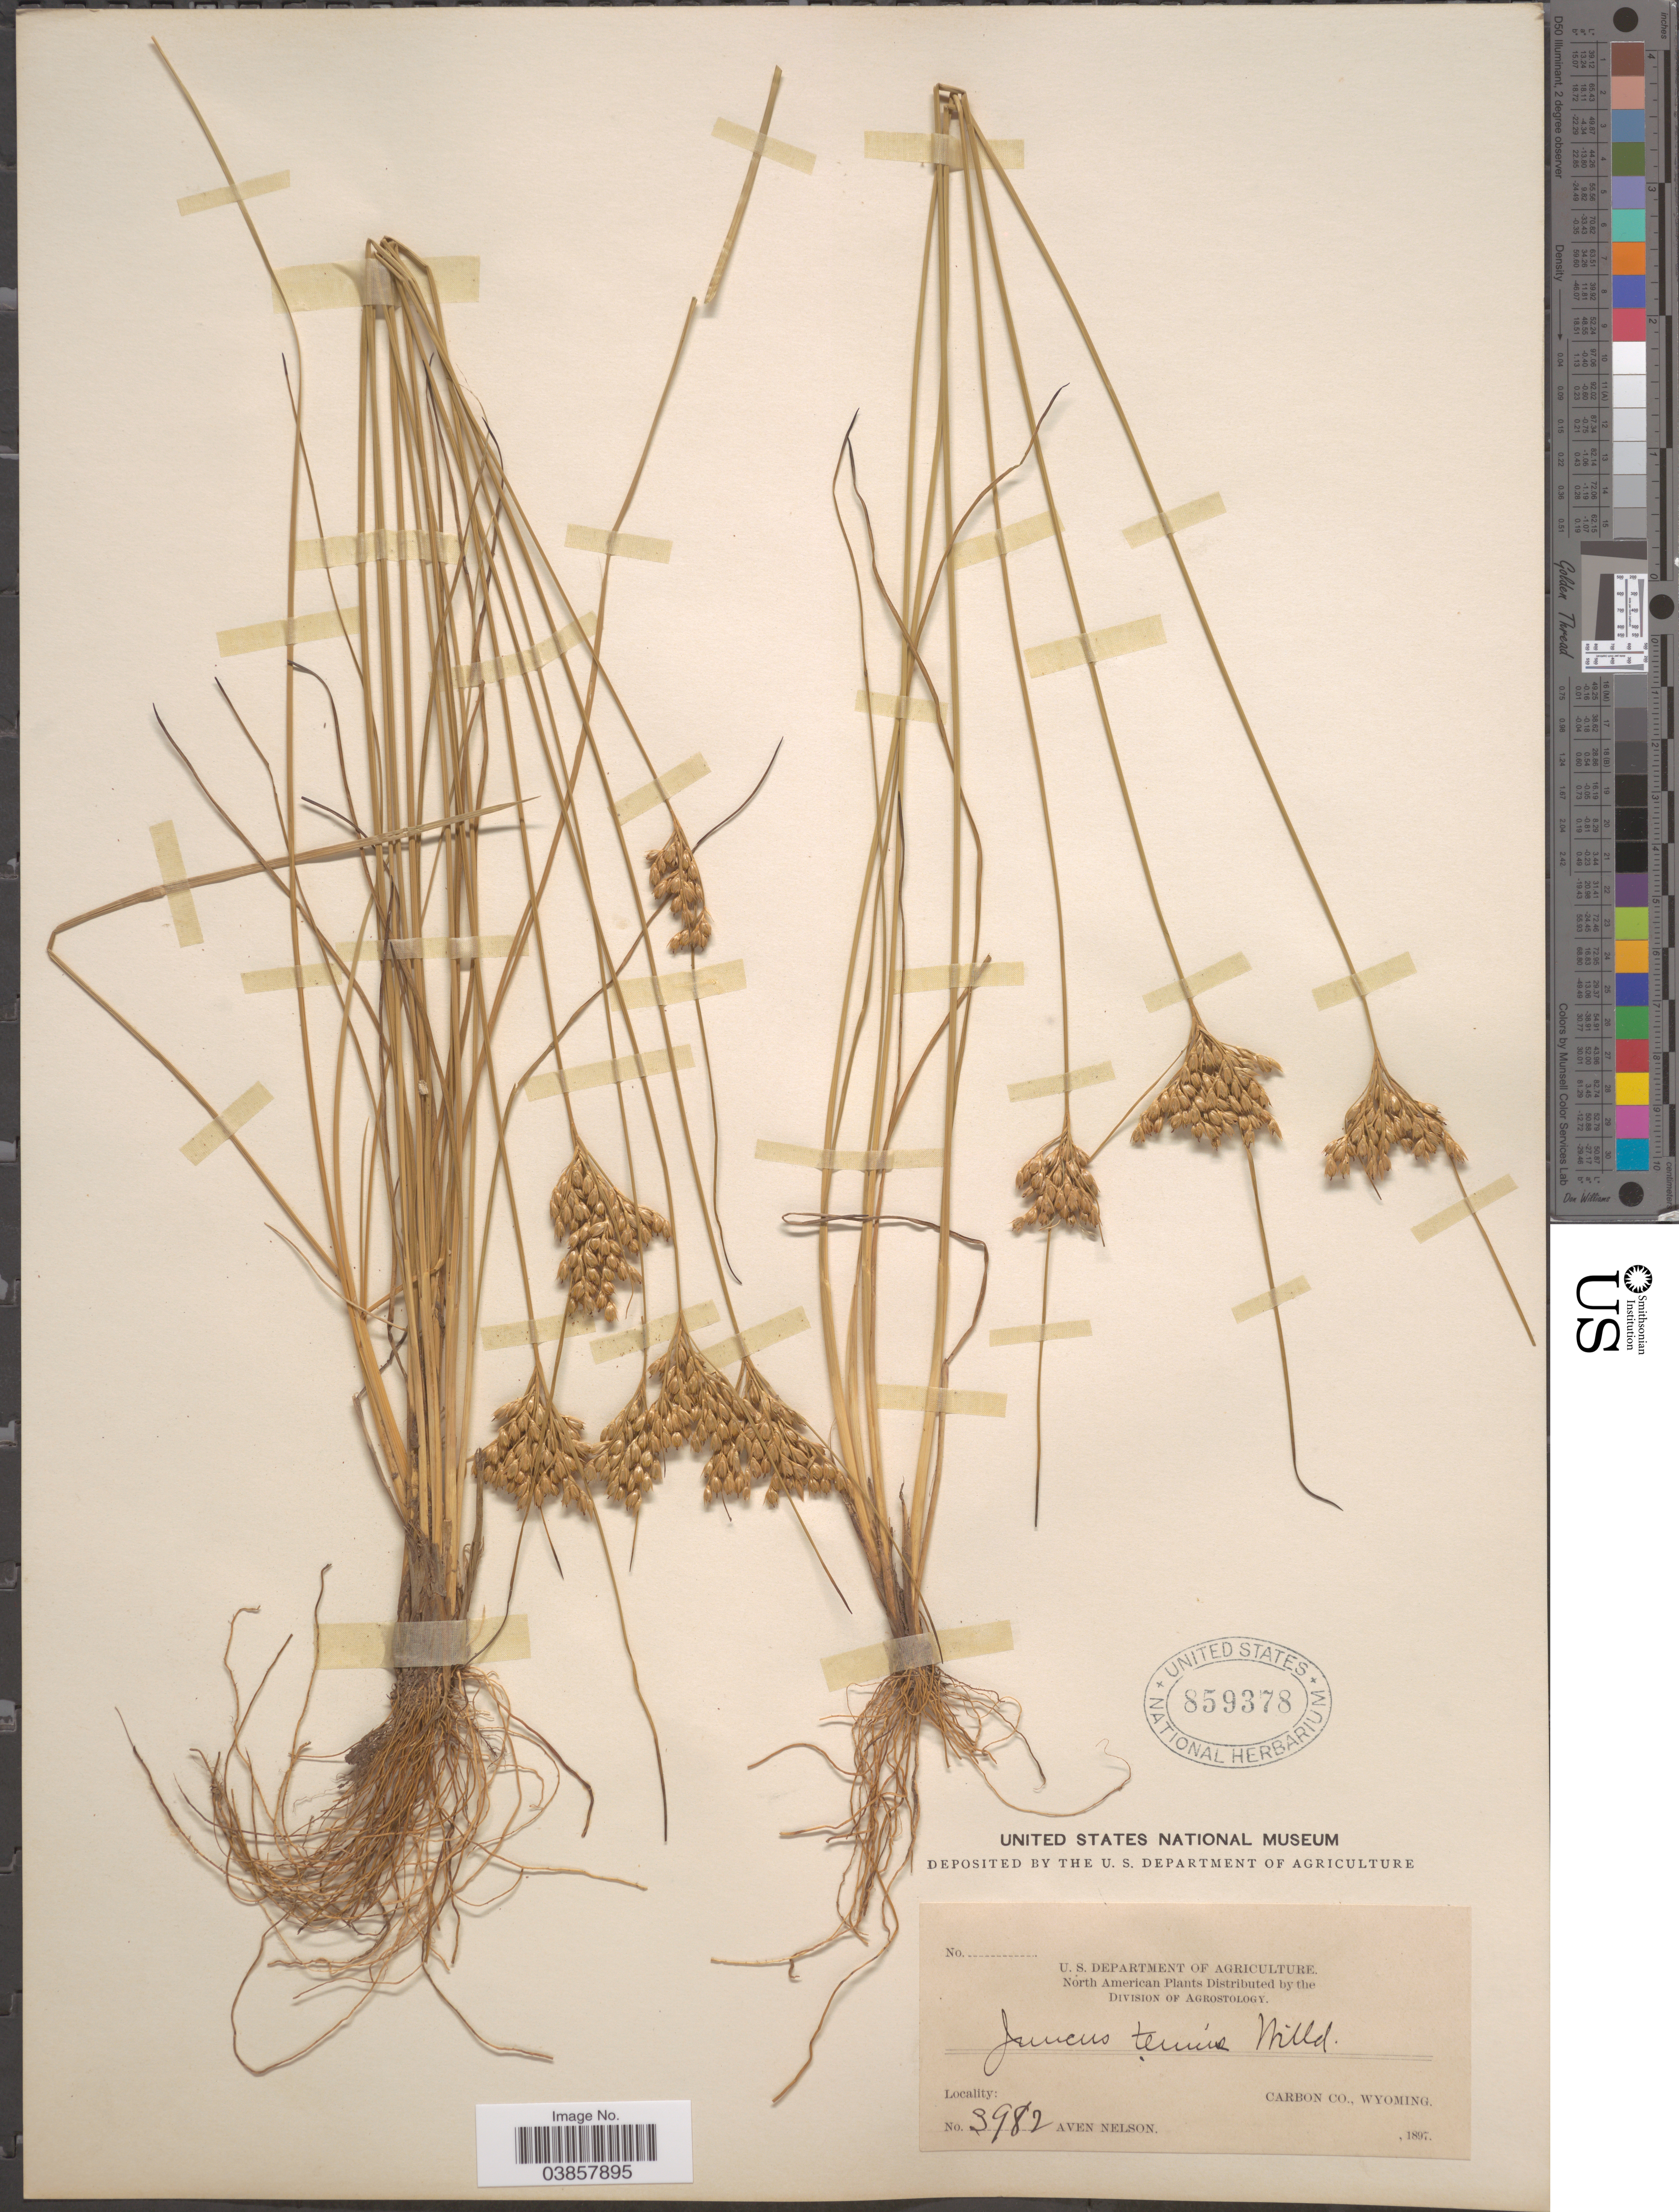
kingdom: Plantae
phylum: Tracheophyta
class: Liliopsida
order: Poales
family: Juncaceae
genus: Juncus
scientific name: Juncus tenuis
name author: Willd.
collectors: A. Nelson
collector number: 3982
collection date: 1897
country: United States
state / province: Wyoming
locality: Carbon Co.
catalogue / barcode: US 859378